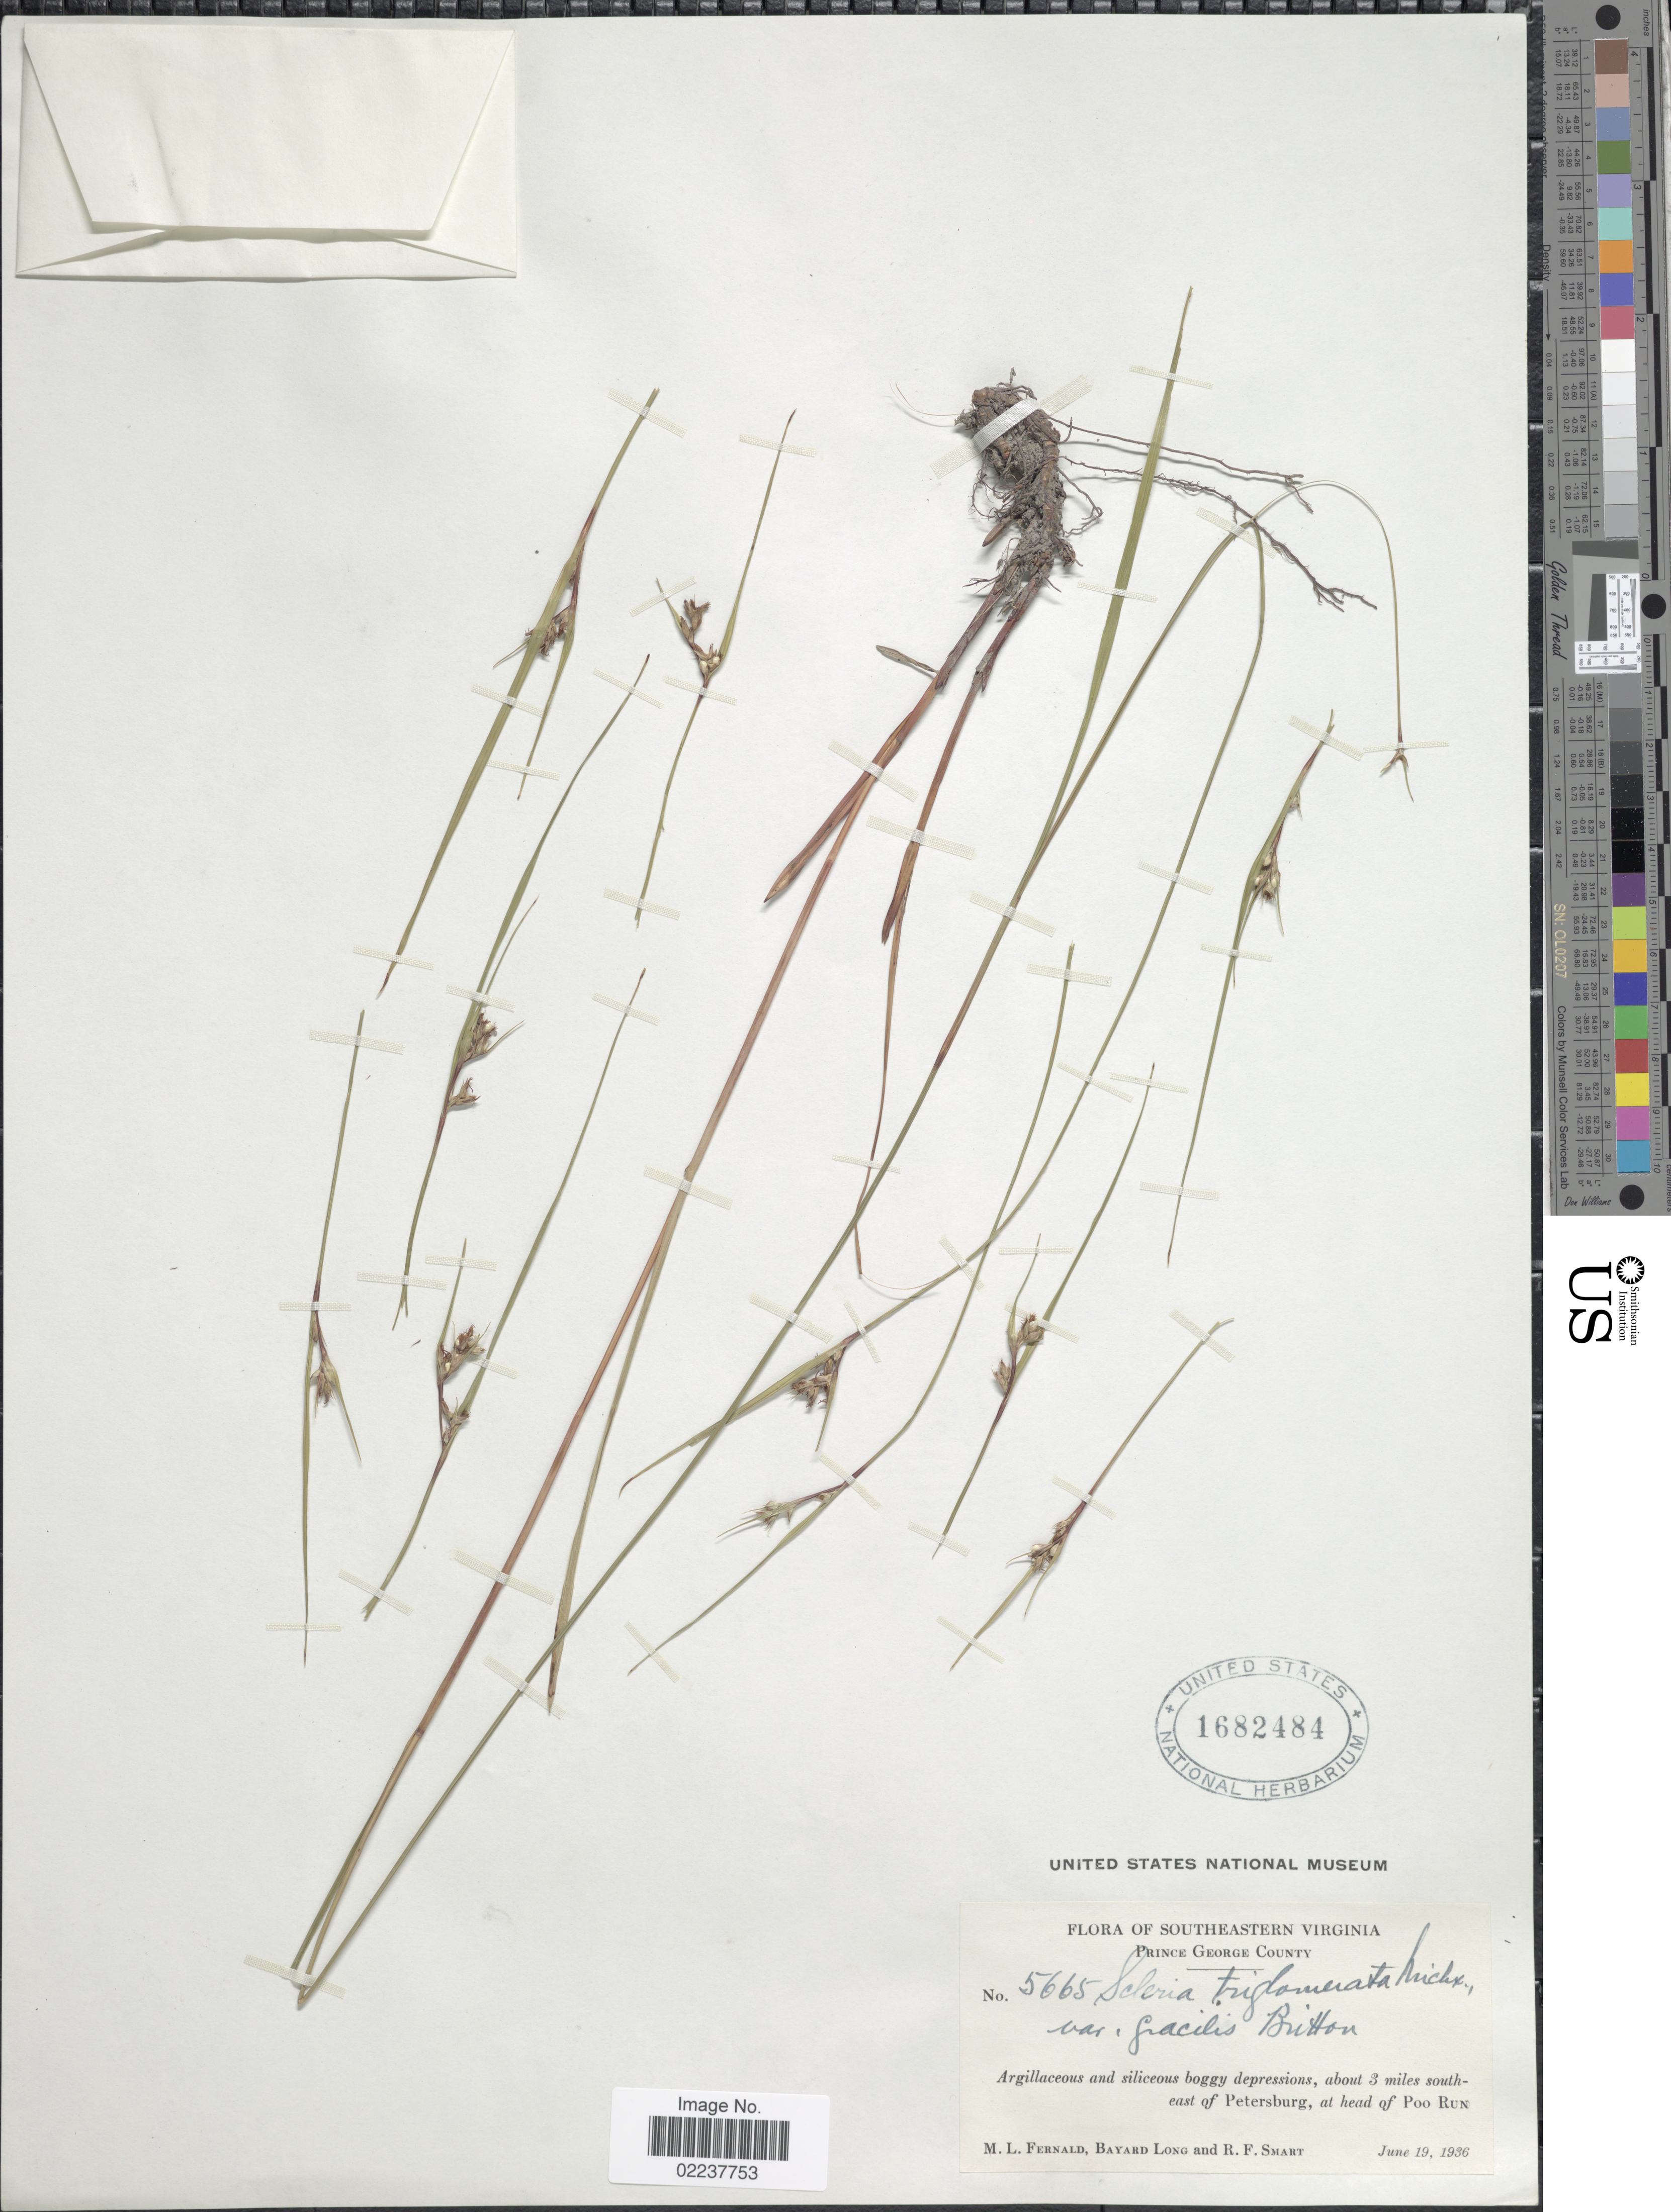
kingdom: Plantae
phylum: Tracheophyta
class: Liliopsida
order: Poales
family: Cyperaceae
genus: Scleria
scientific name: Scleria triglomerata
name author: Michx.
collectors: M. L. Fernald, B. Long & R. Smart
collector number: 5665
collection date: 1936-06-19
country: United States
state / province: Virginia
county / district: Prince George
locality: Southeastern Virginia, Prince George County, about 3 miles southeast of Petersburg, at head of Poo Run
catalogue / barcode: US 1682484